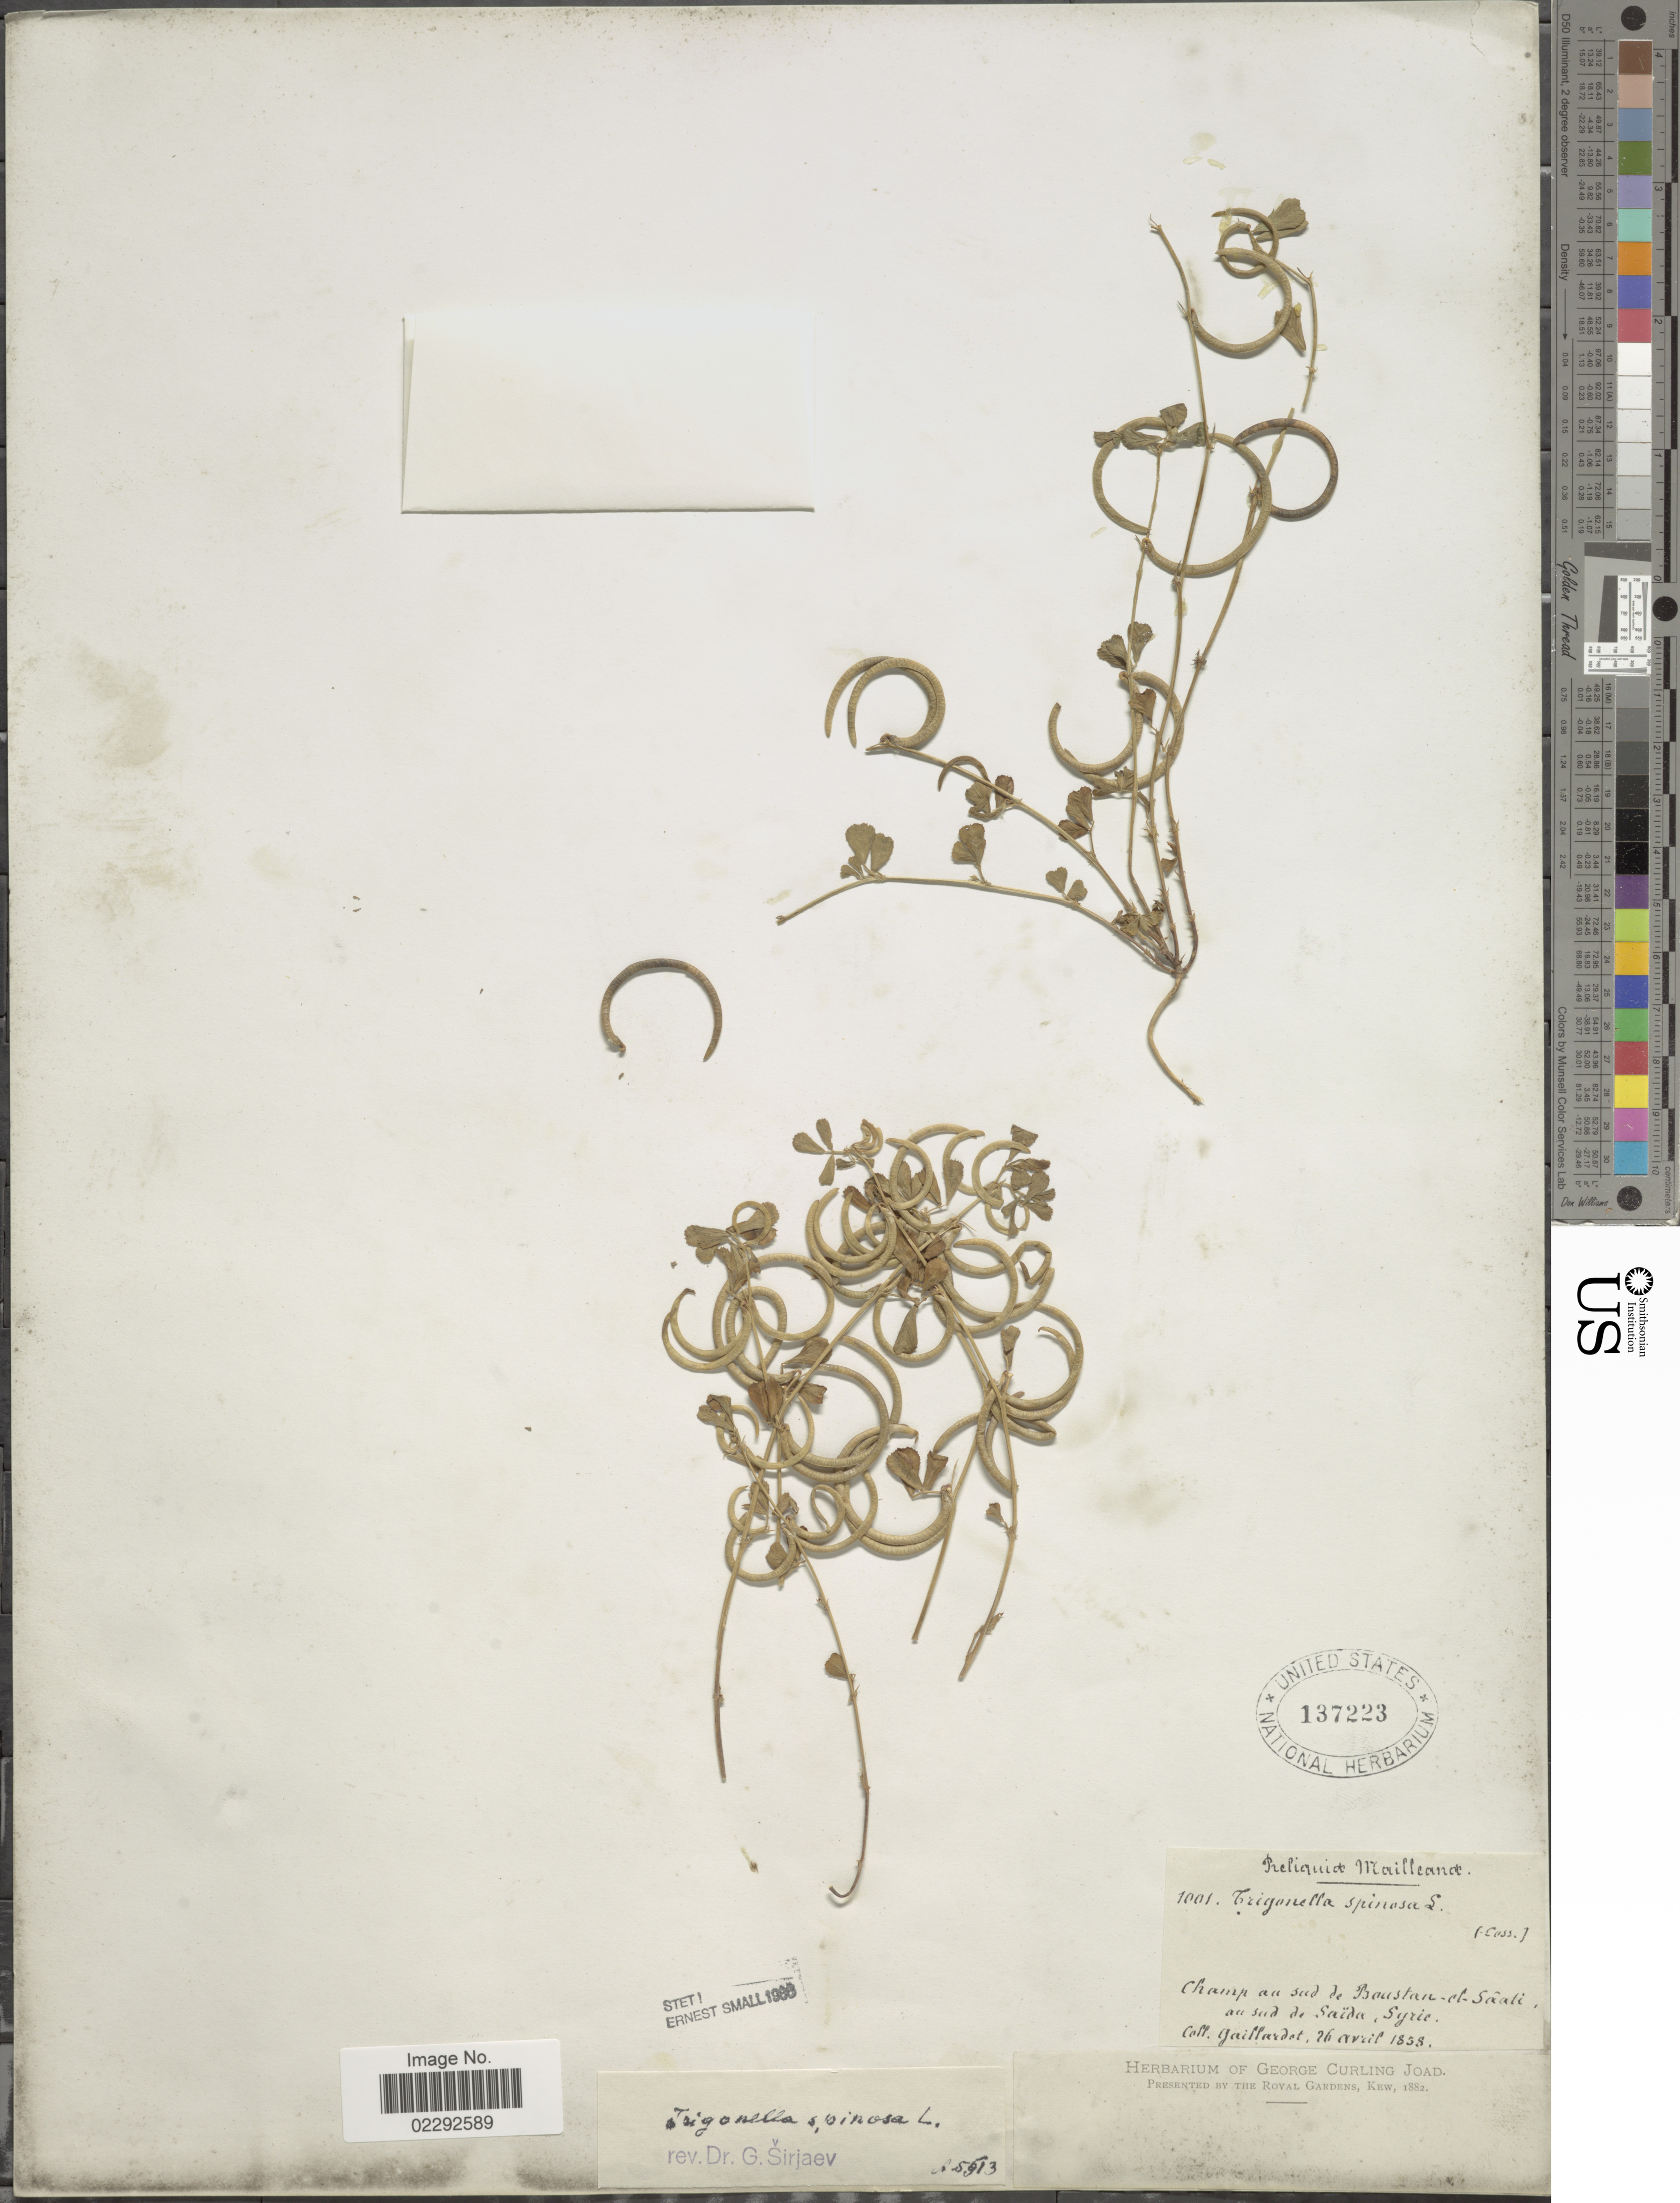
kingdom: Plantae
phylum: Tracheophyta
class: Magnoliopsida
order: Fabales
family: Fabaceae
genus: Trigonella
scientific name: Trigonella spinosa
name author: L.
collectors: Gaillardot, --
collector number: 1001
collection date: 1858-04-26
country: Syria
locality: Sud de Boustan-et-Saali, au sud de Saïda, Syrie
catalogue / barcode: US 137223